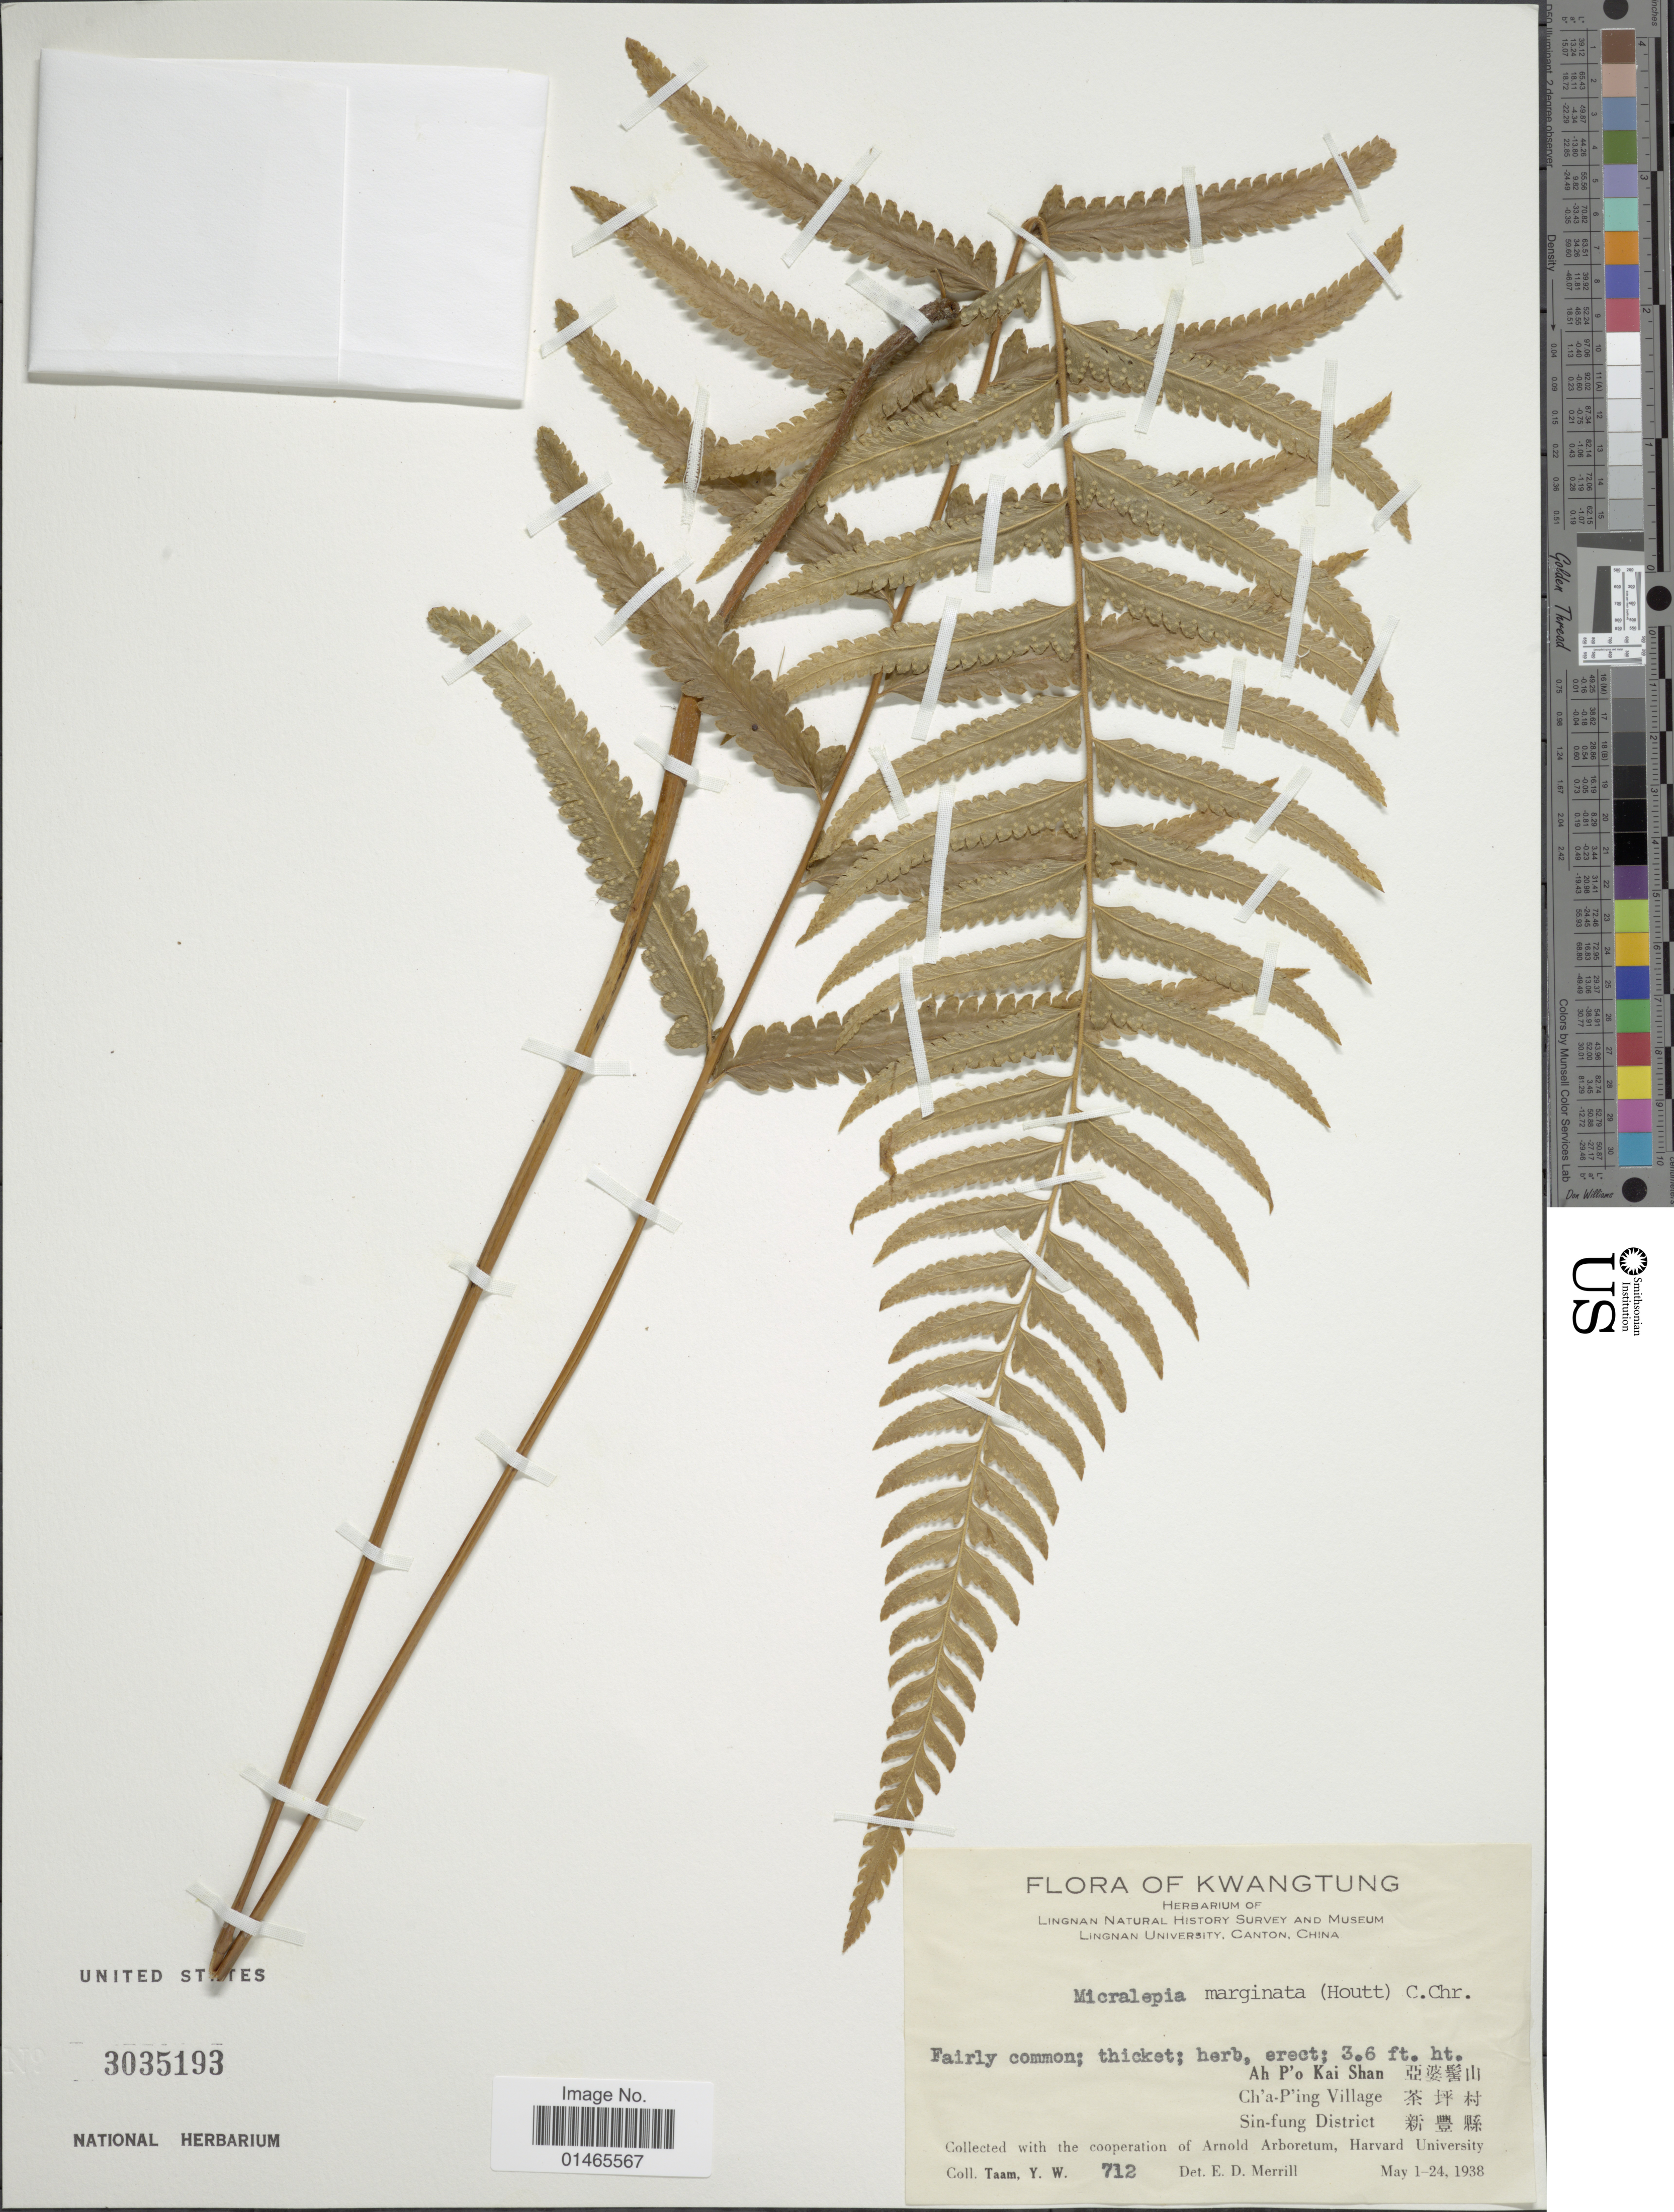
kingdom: Plantae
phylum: Tracheophyta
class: Polypodiopsida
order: Polypodiales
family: Dennstaedtiaceae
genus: Microlepia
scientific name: Microlepia marginata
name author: (Houtt.) C. Chr.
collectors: Y. W. Taam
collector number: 712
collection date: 1938-05-01/1938-05-24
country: China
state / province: Guangdong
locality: Kwangtung, Ah P'o Kai Shan, Ch'a-P'ing Village, Sin-fung District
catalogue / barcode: US 3035193